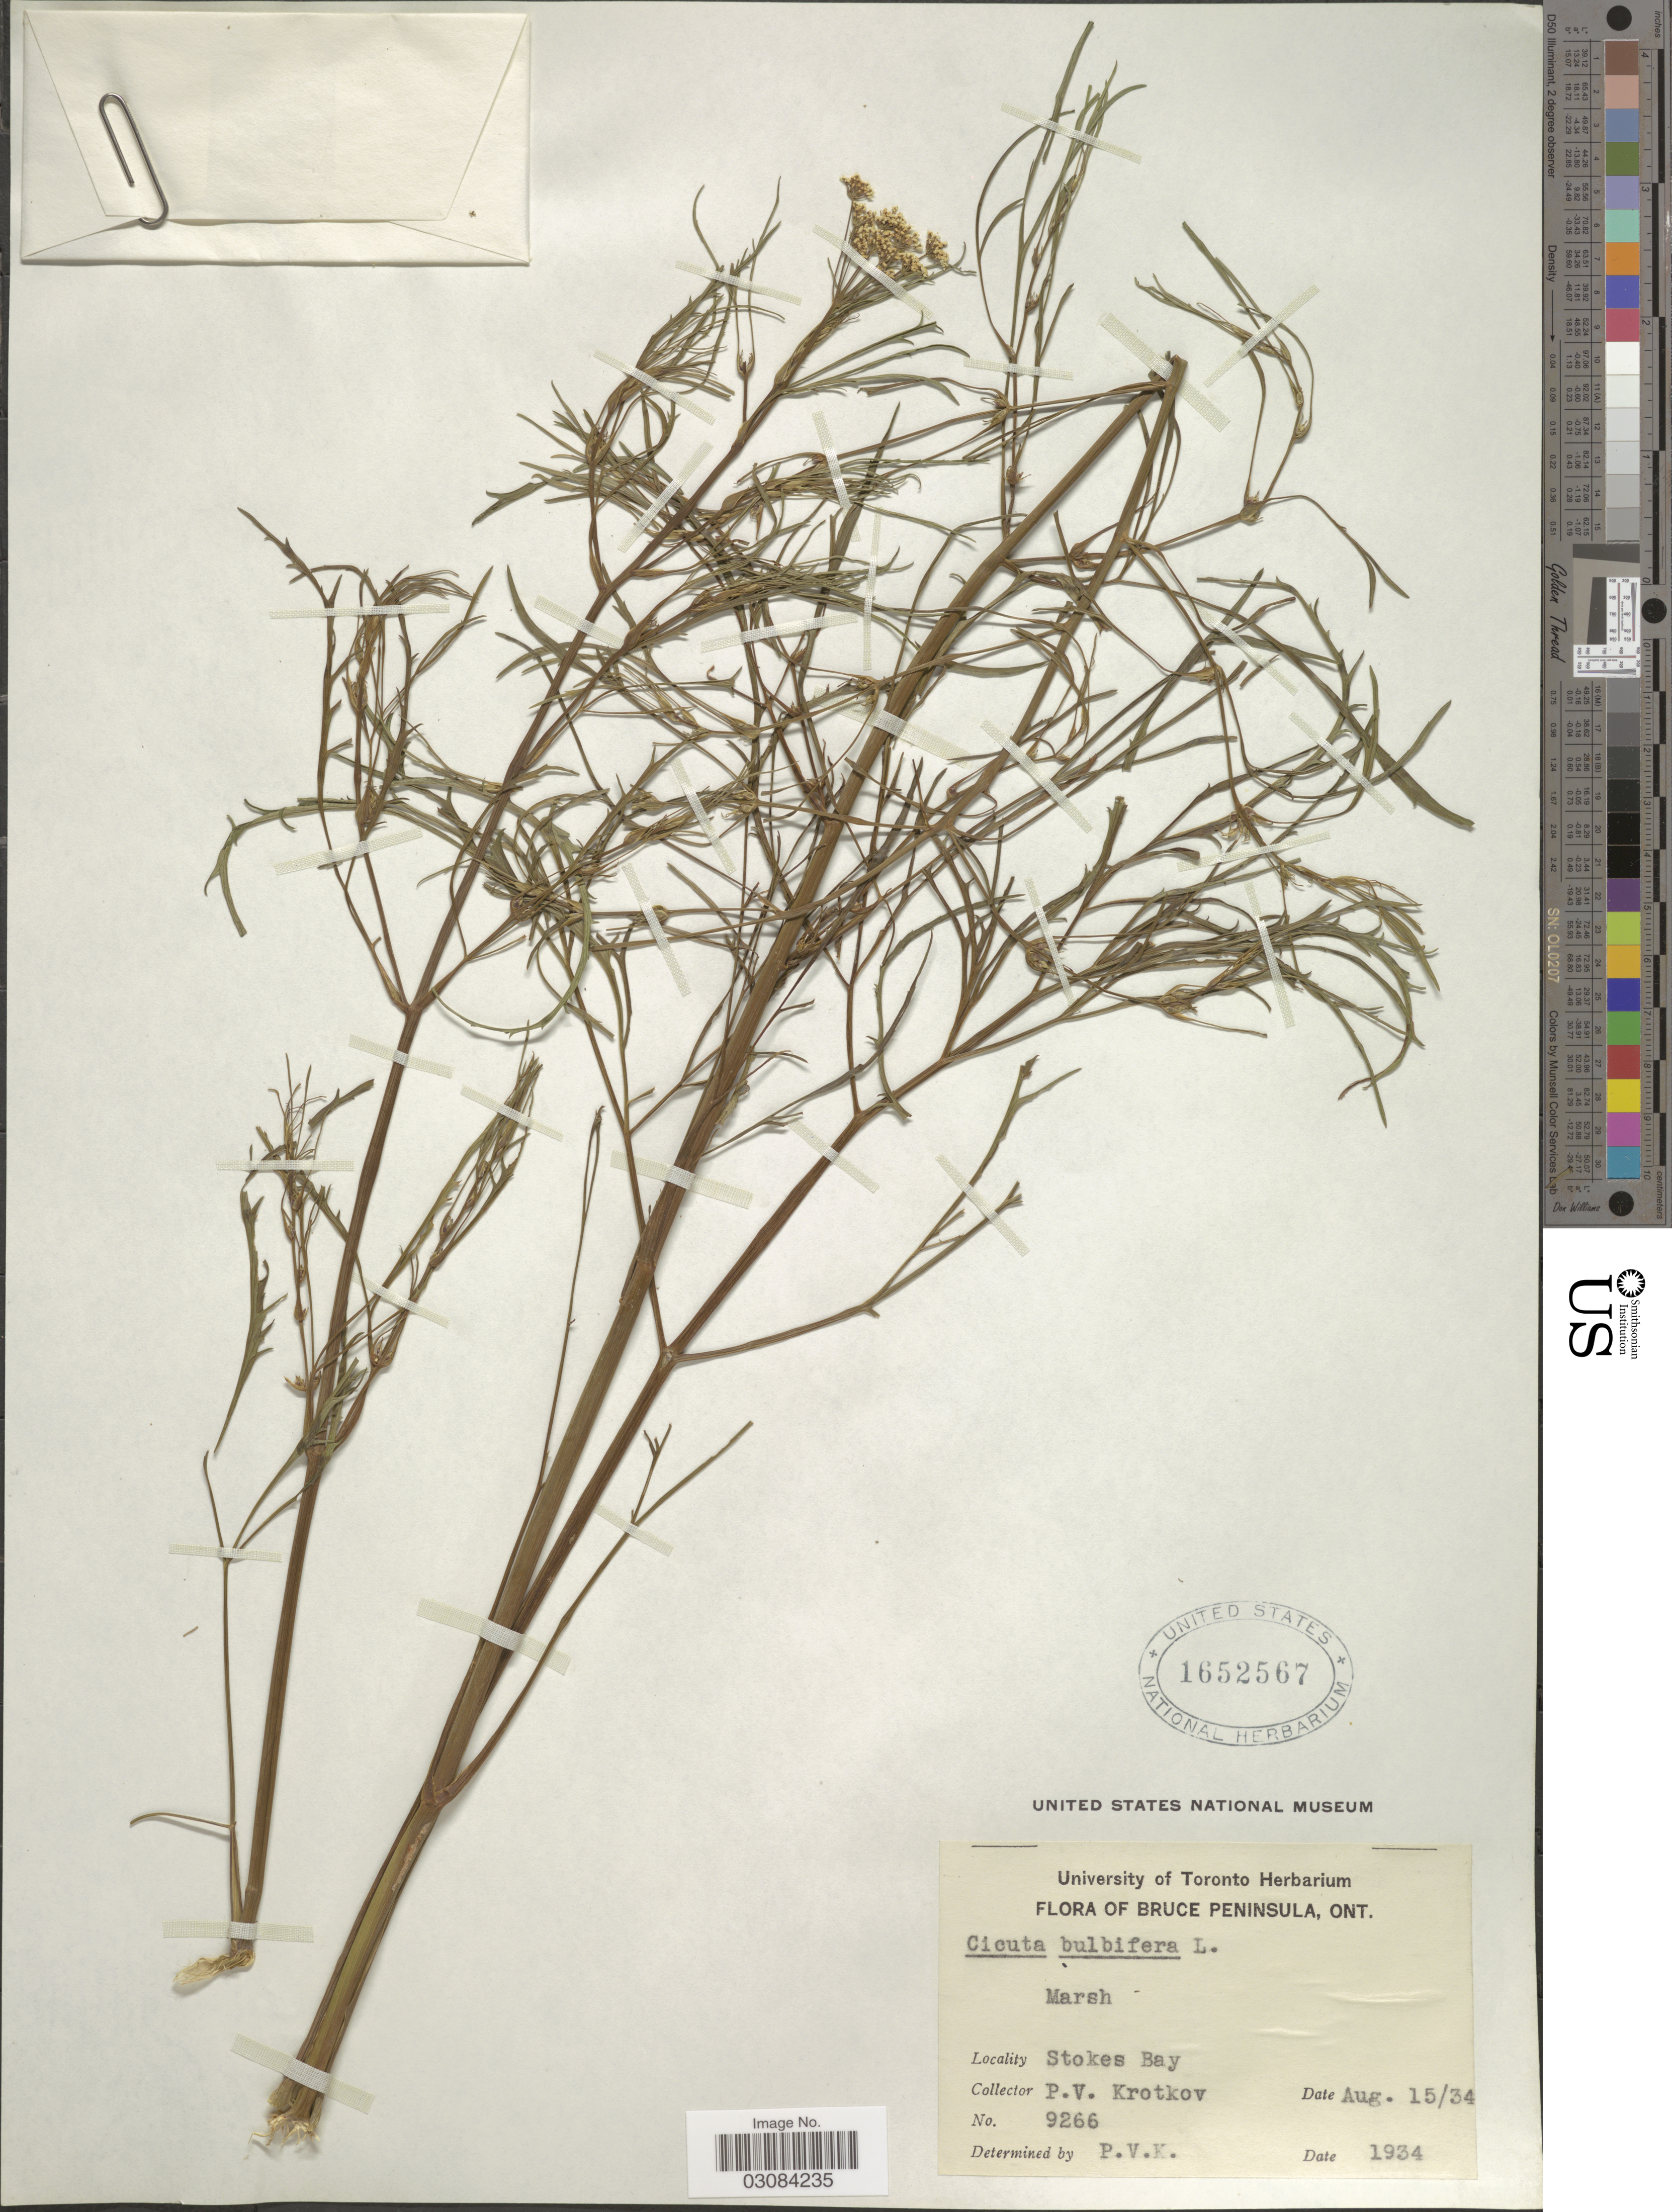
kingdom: Plantae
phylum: Tracheophyta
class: Magnoliopsida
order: Apiales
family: Apiaceae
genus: Cicuta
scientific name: Cicuta bulbifera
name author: L.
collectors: P. V. Krotkov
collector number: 9266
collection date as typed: Transcribed d/m/y: 15/8/34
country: Canada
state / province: Ontario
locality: Bruce Peninsula. Stokes Bay.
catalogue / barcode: US 1652567